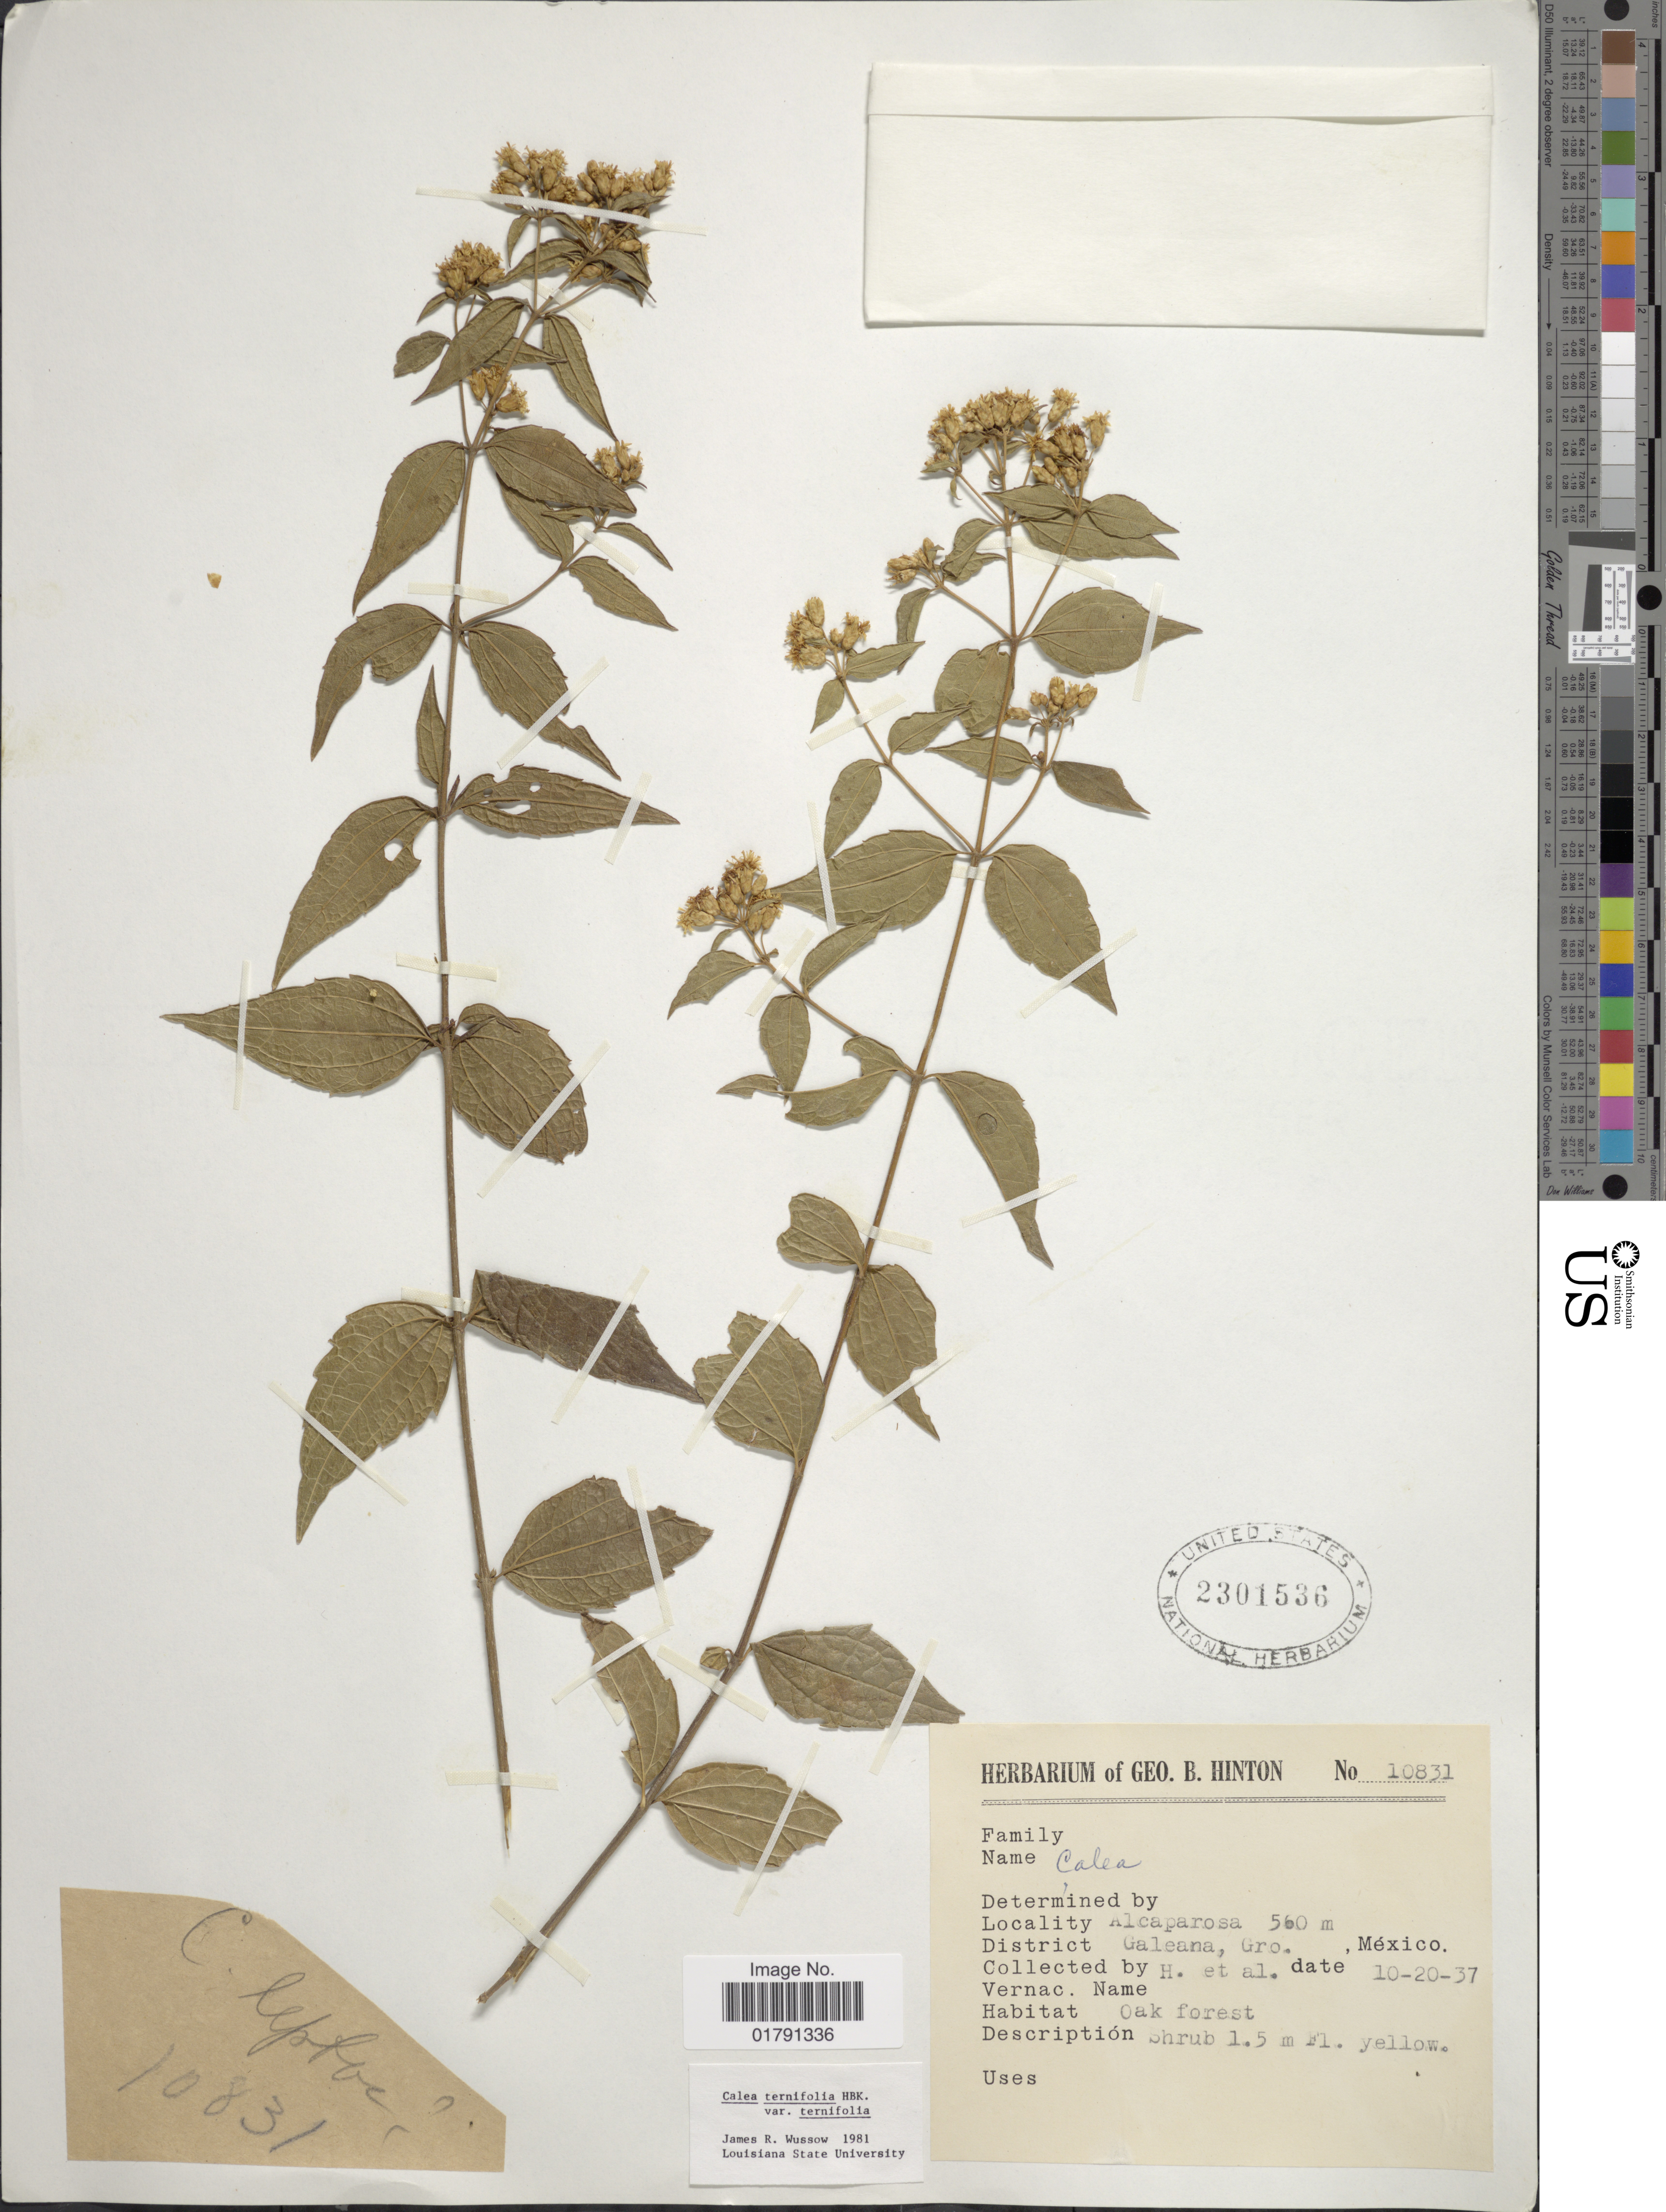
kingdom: Plantae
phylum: Tracheophyta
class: Magnoliopsida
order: Asterales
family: Asteraceae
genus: Calea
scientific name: Calea ternifolia var. ternifolia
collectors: G. B. Hinton & et al.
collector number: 10831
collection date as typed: Transcribed d/m/y: 20/10/37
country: Mexico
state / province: Guerrero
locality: Alcaparosa, District Galeana, Gro.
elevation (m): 560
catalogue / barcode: US 2301536